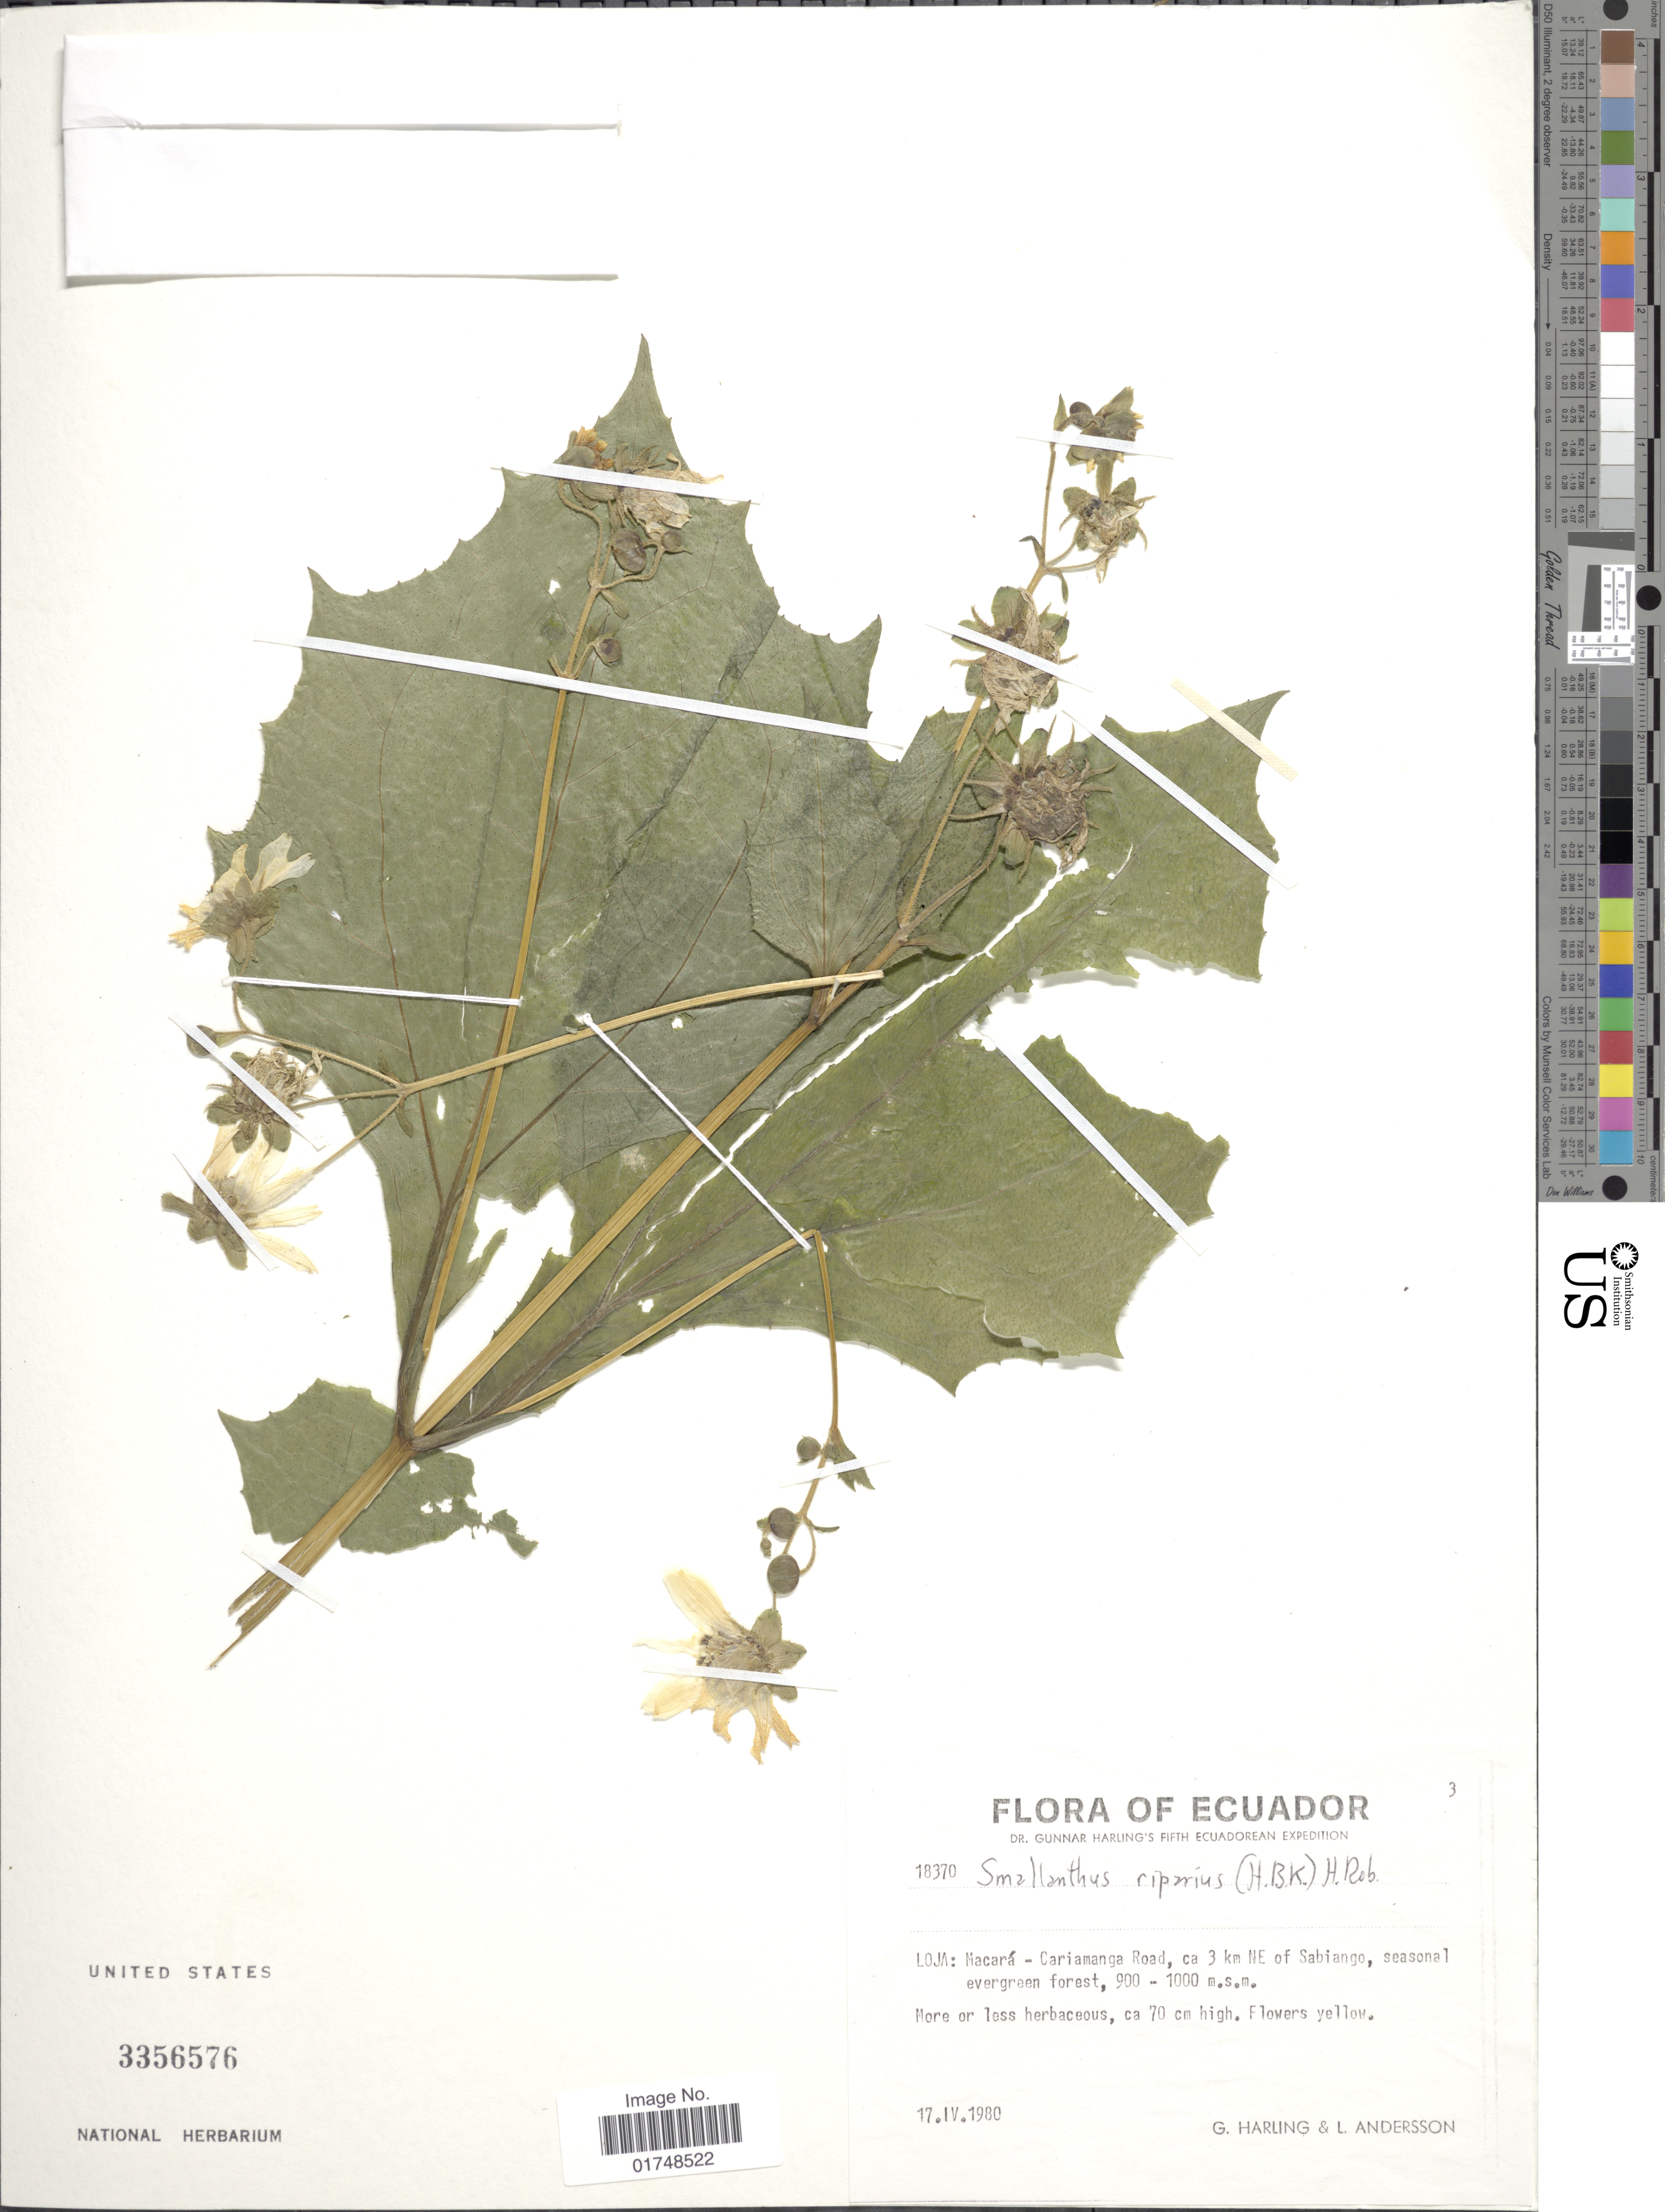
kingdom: Plantae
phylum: Tracheophyta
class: Magnoliopsida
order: Asterales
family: Asteraceae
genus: Smallanthus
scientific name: Smallanthus riparius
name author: (Kunth) H. Rob.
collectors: G. Harling & L. Andersson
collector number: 18370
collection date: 1980-04-17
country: Ecuador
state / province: Loja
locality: Loja: Macara-Cariamanga Road, ca 3 km NE of Sabiango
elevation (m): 900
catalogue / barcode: US 3356576